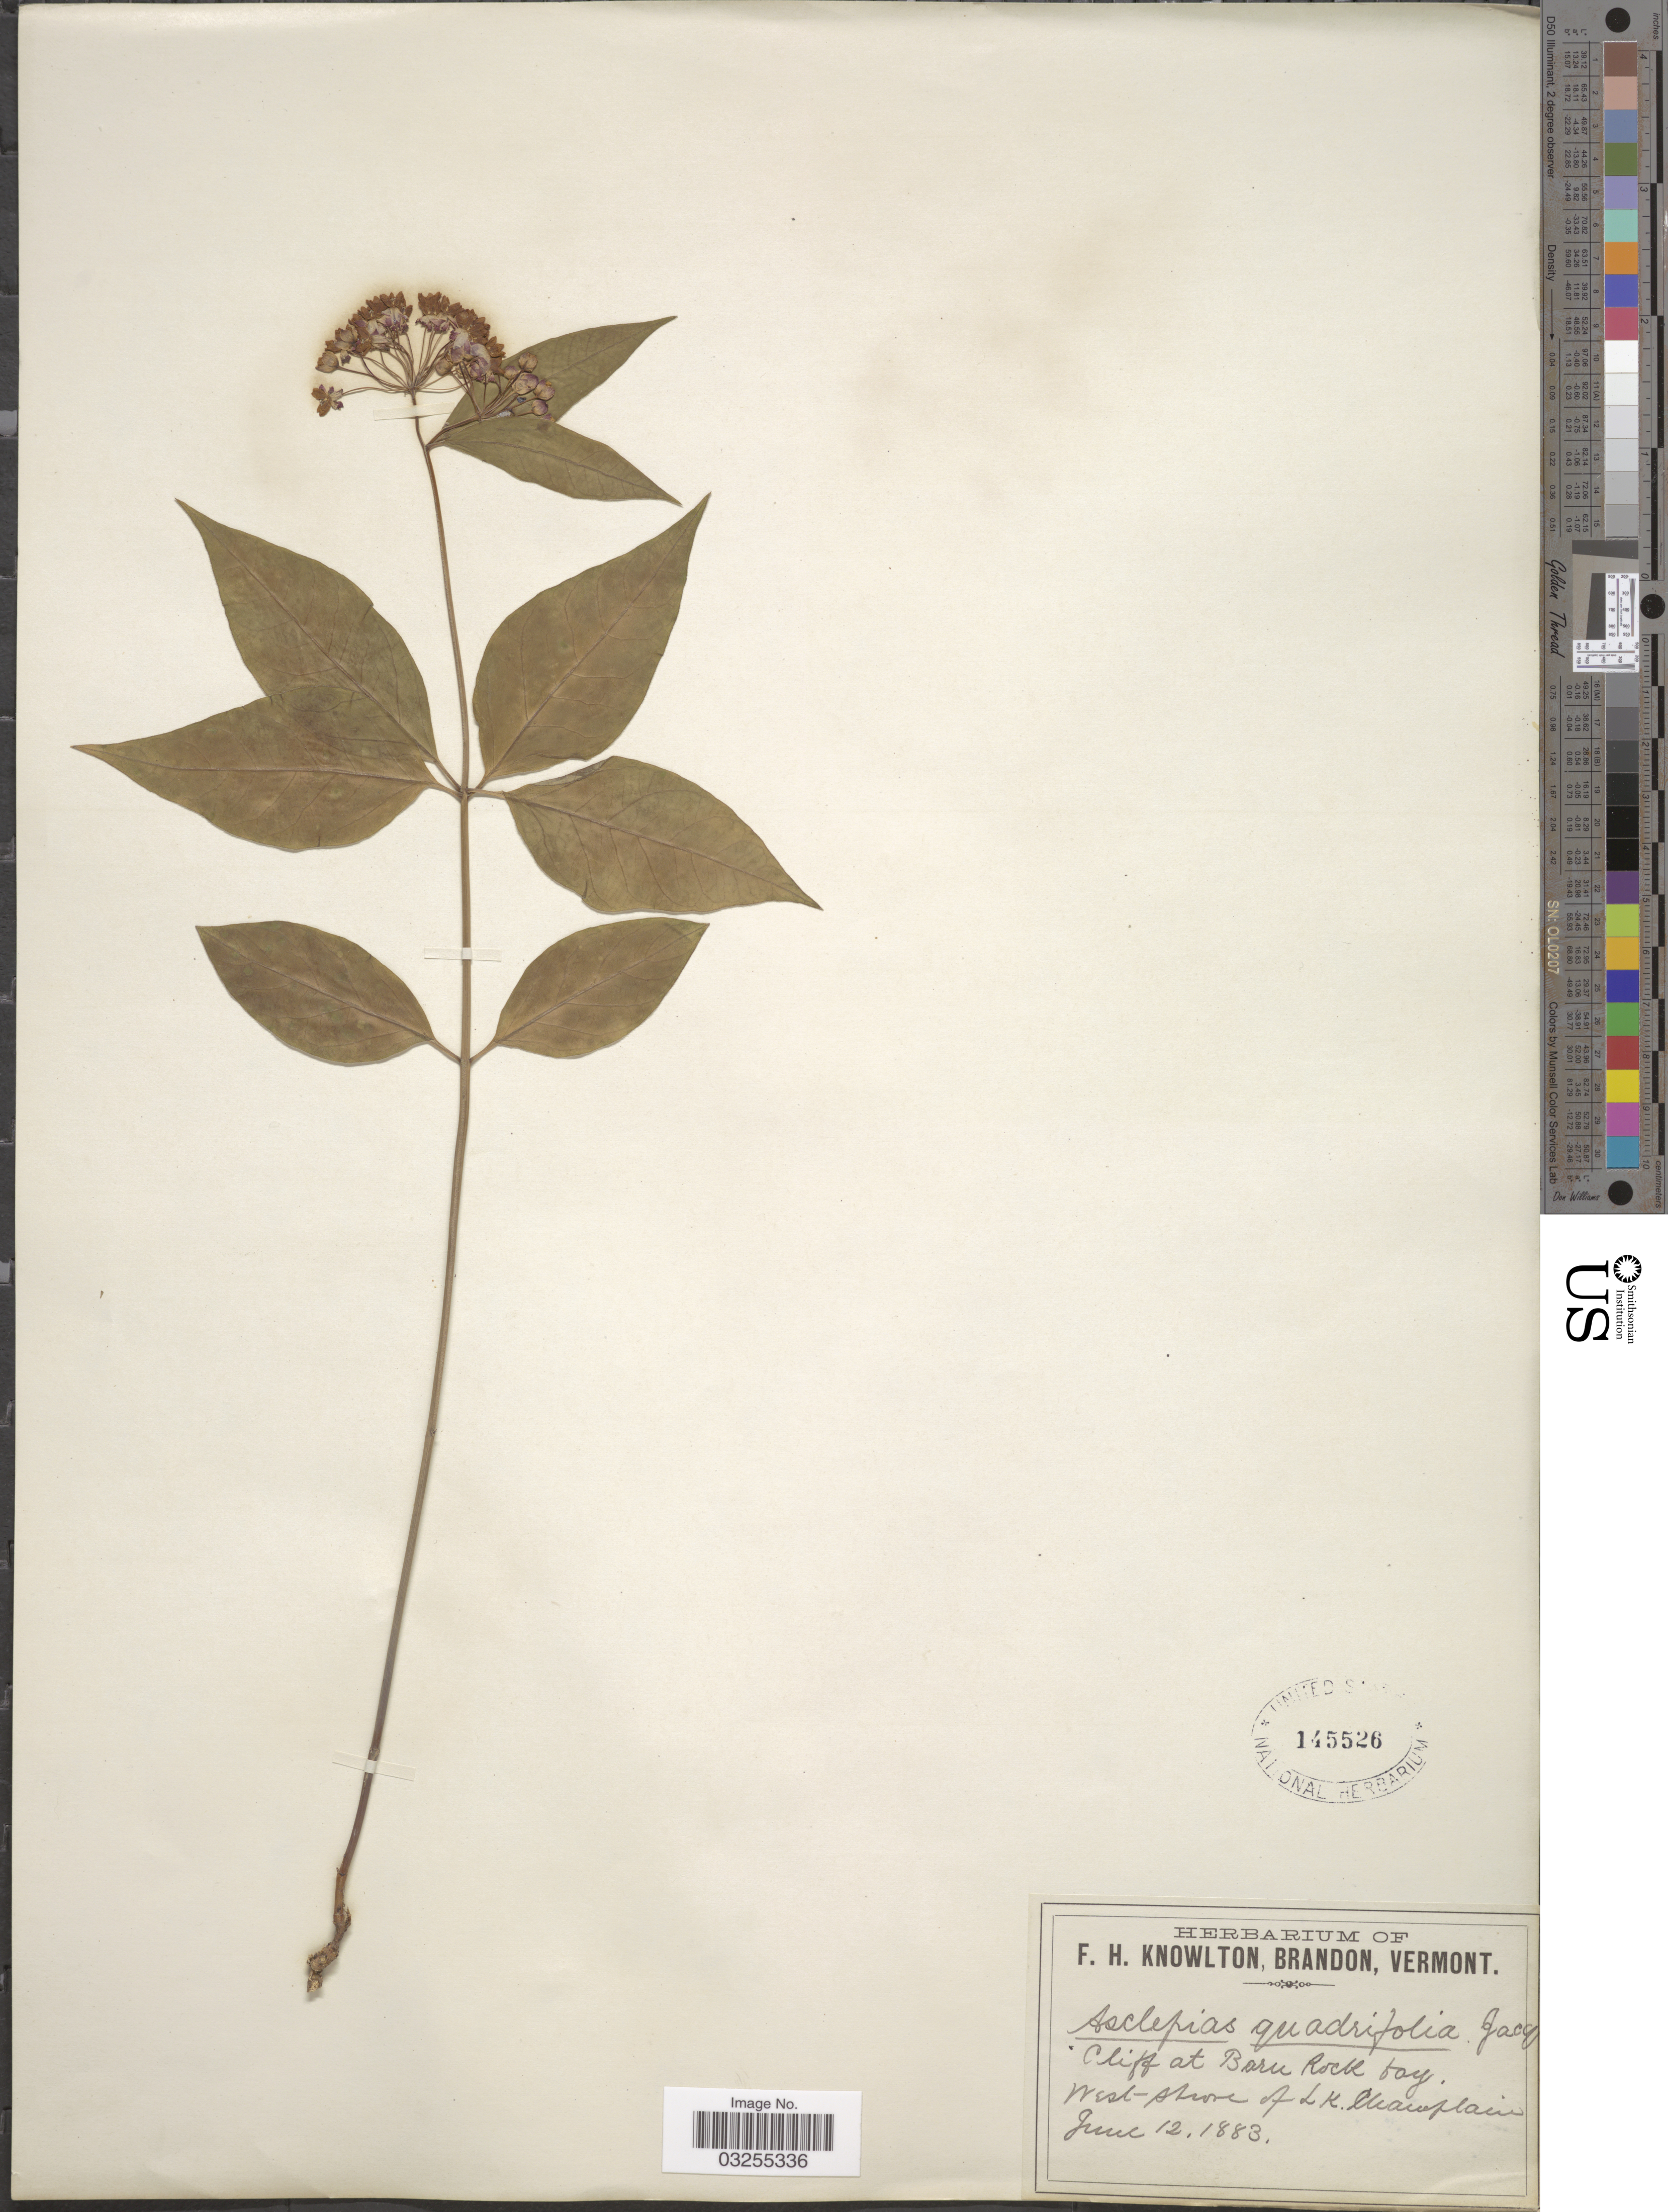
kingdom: Plantae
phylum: Tracheophyta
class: Magnoliopsida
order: Gentianales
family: Apocynaceae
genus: Asclepias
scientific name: Asclepias quadrifolia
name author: Jacq.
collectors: ex herb. F.H. Knowlton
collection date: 1883-06-12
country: United States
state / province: Vermont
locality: Cliff at Barn Rock bay. West shore of L K. Champlain.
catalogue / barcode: US 145526